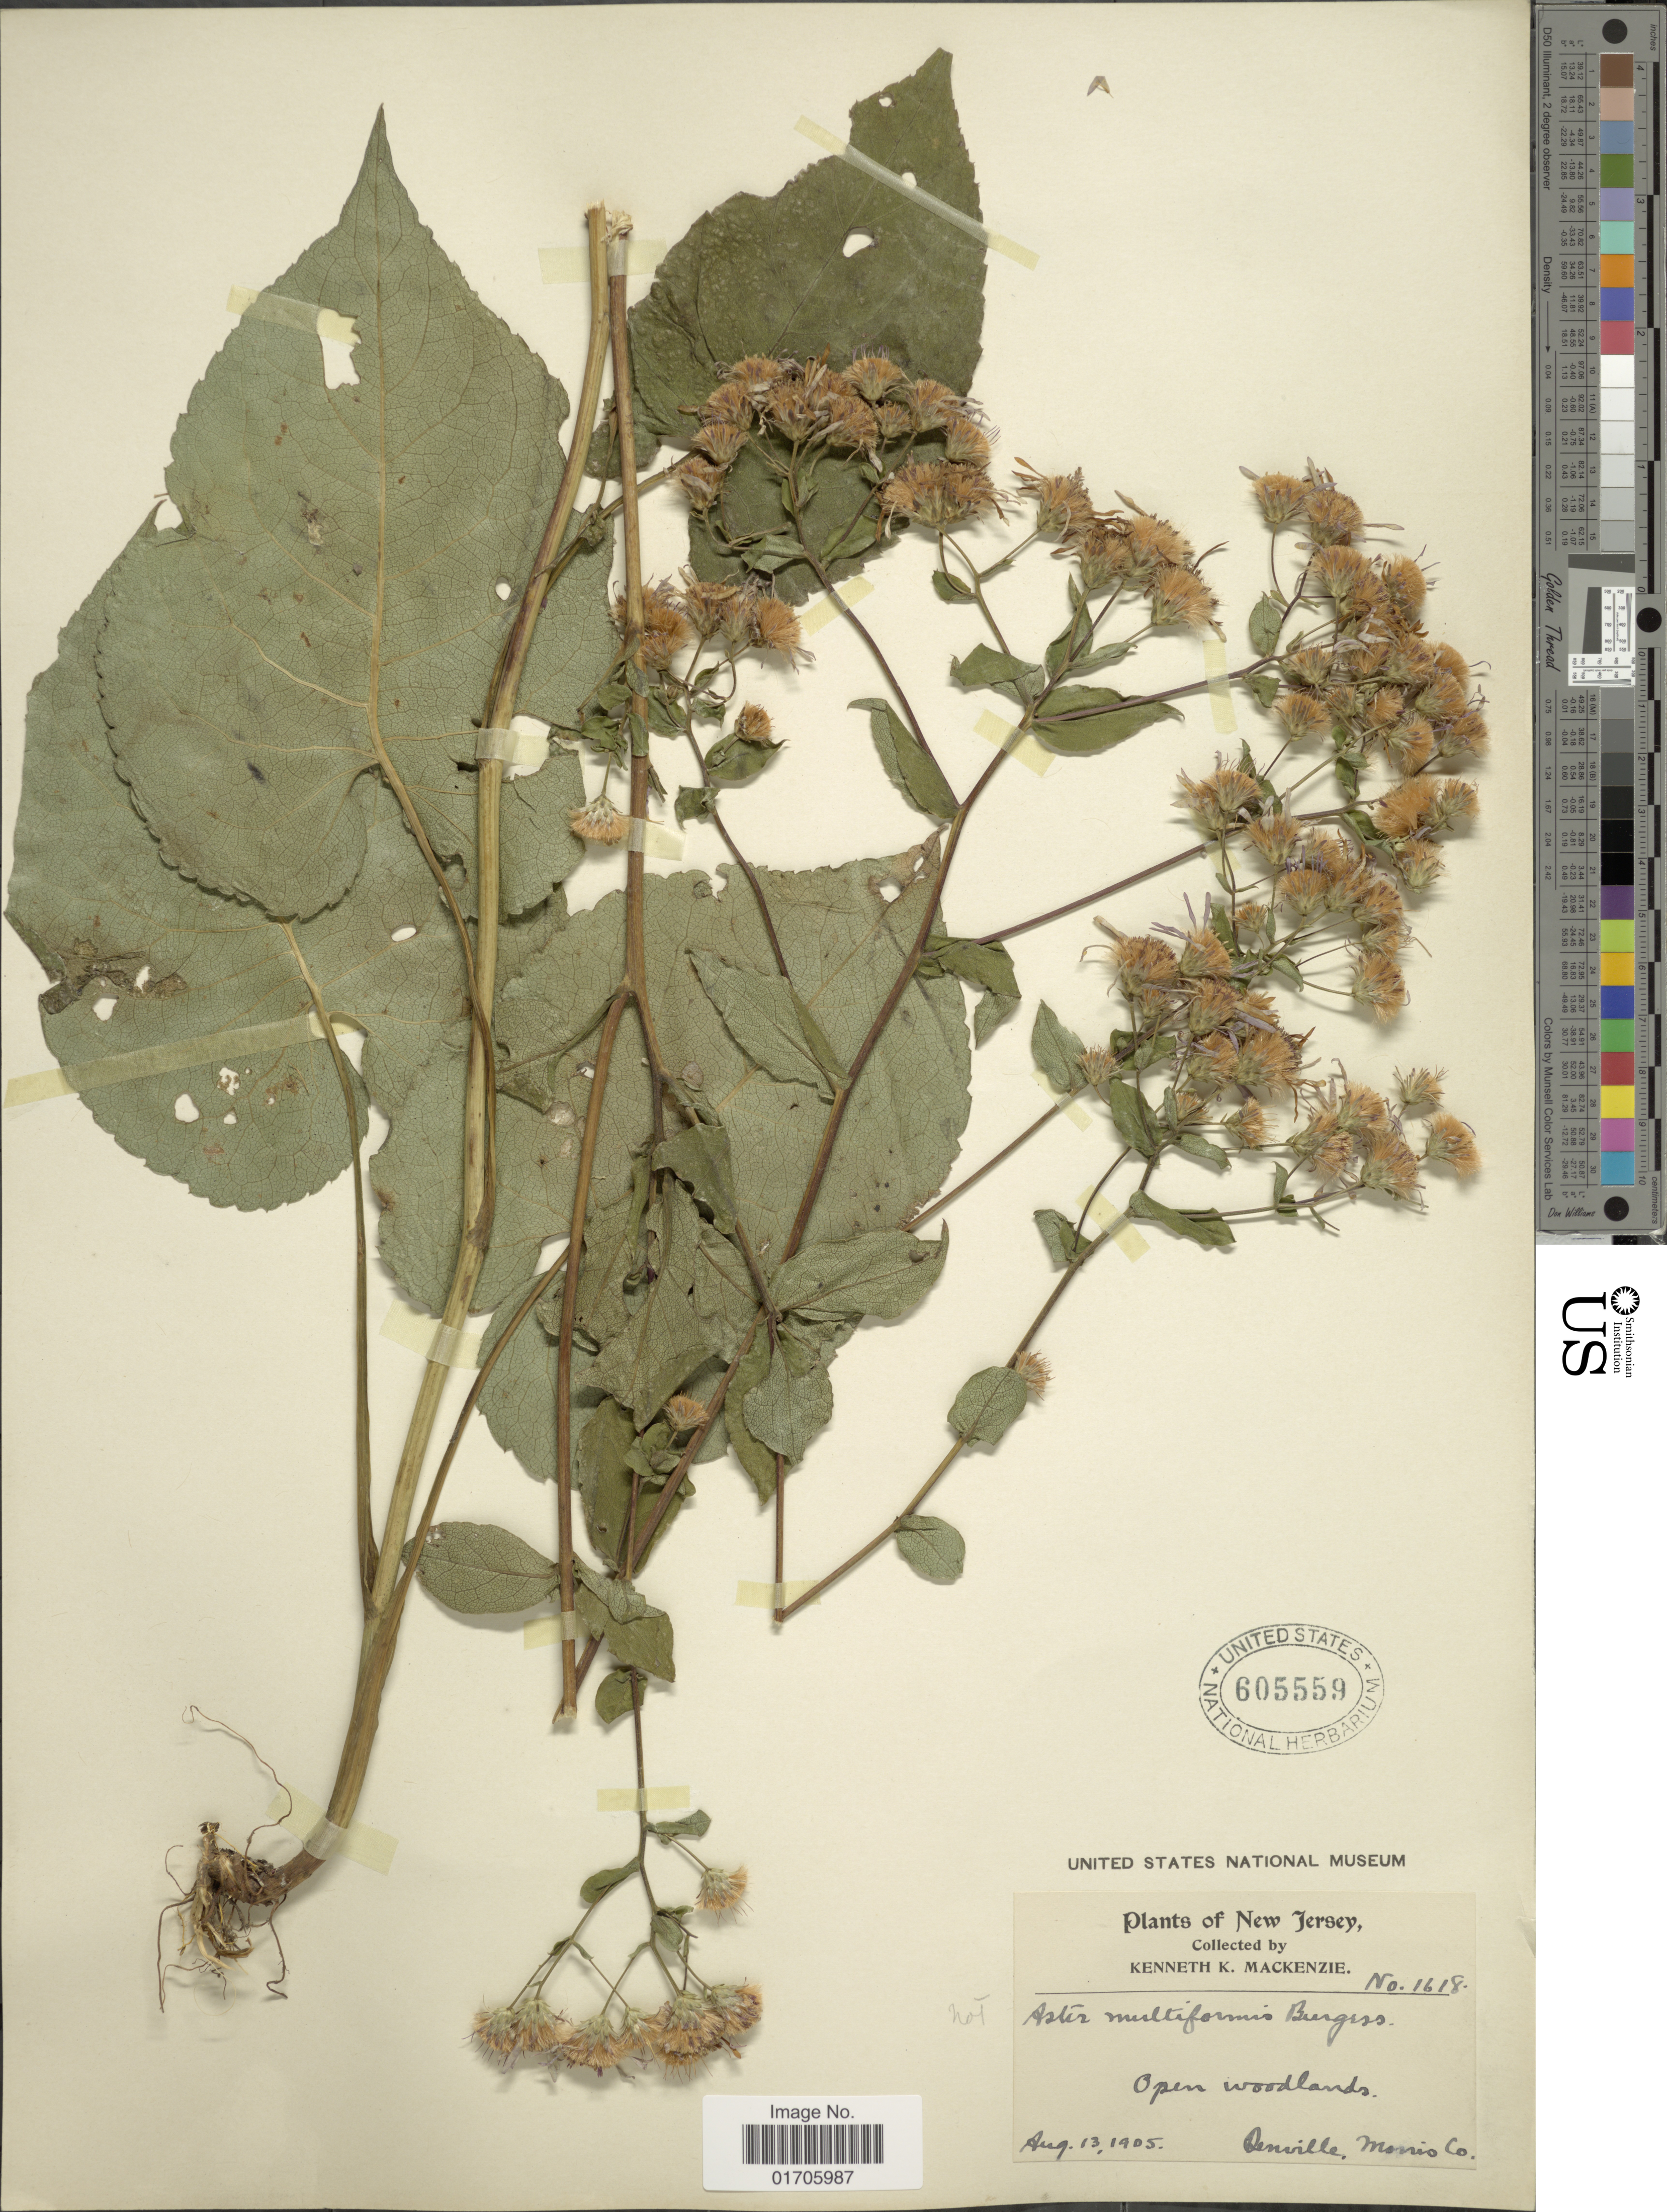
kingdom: Plantae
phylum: Tracheophyta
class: Magnoliopsida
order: Asterales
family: Asteraceae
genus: Eurybia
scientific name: Eurybia sp.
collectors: K. K. Mackenzie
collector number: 1618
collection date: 1905-08-13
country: United States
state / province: New Jersey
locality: New Jersey. Open woodlands. Denville, Morris Co.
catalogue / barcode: US 605559